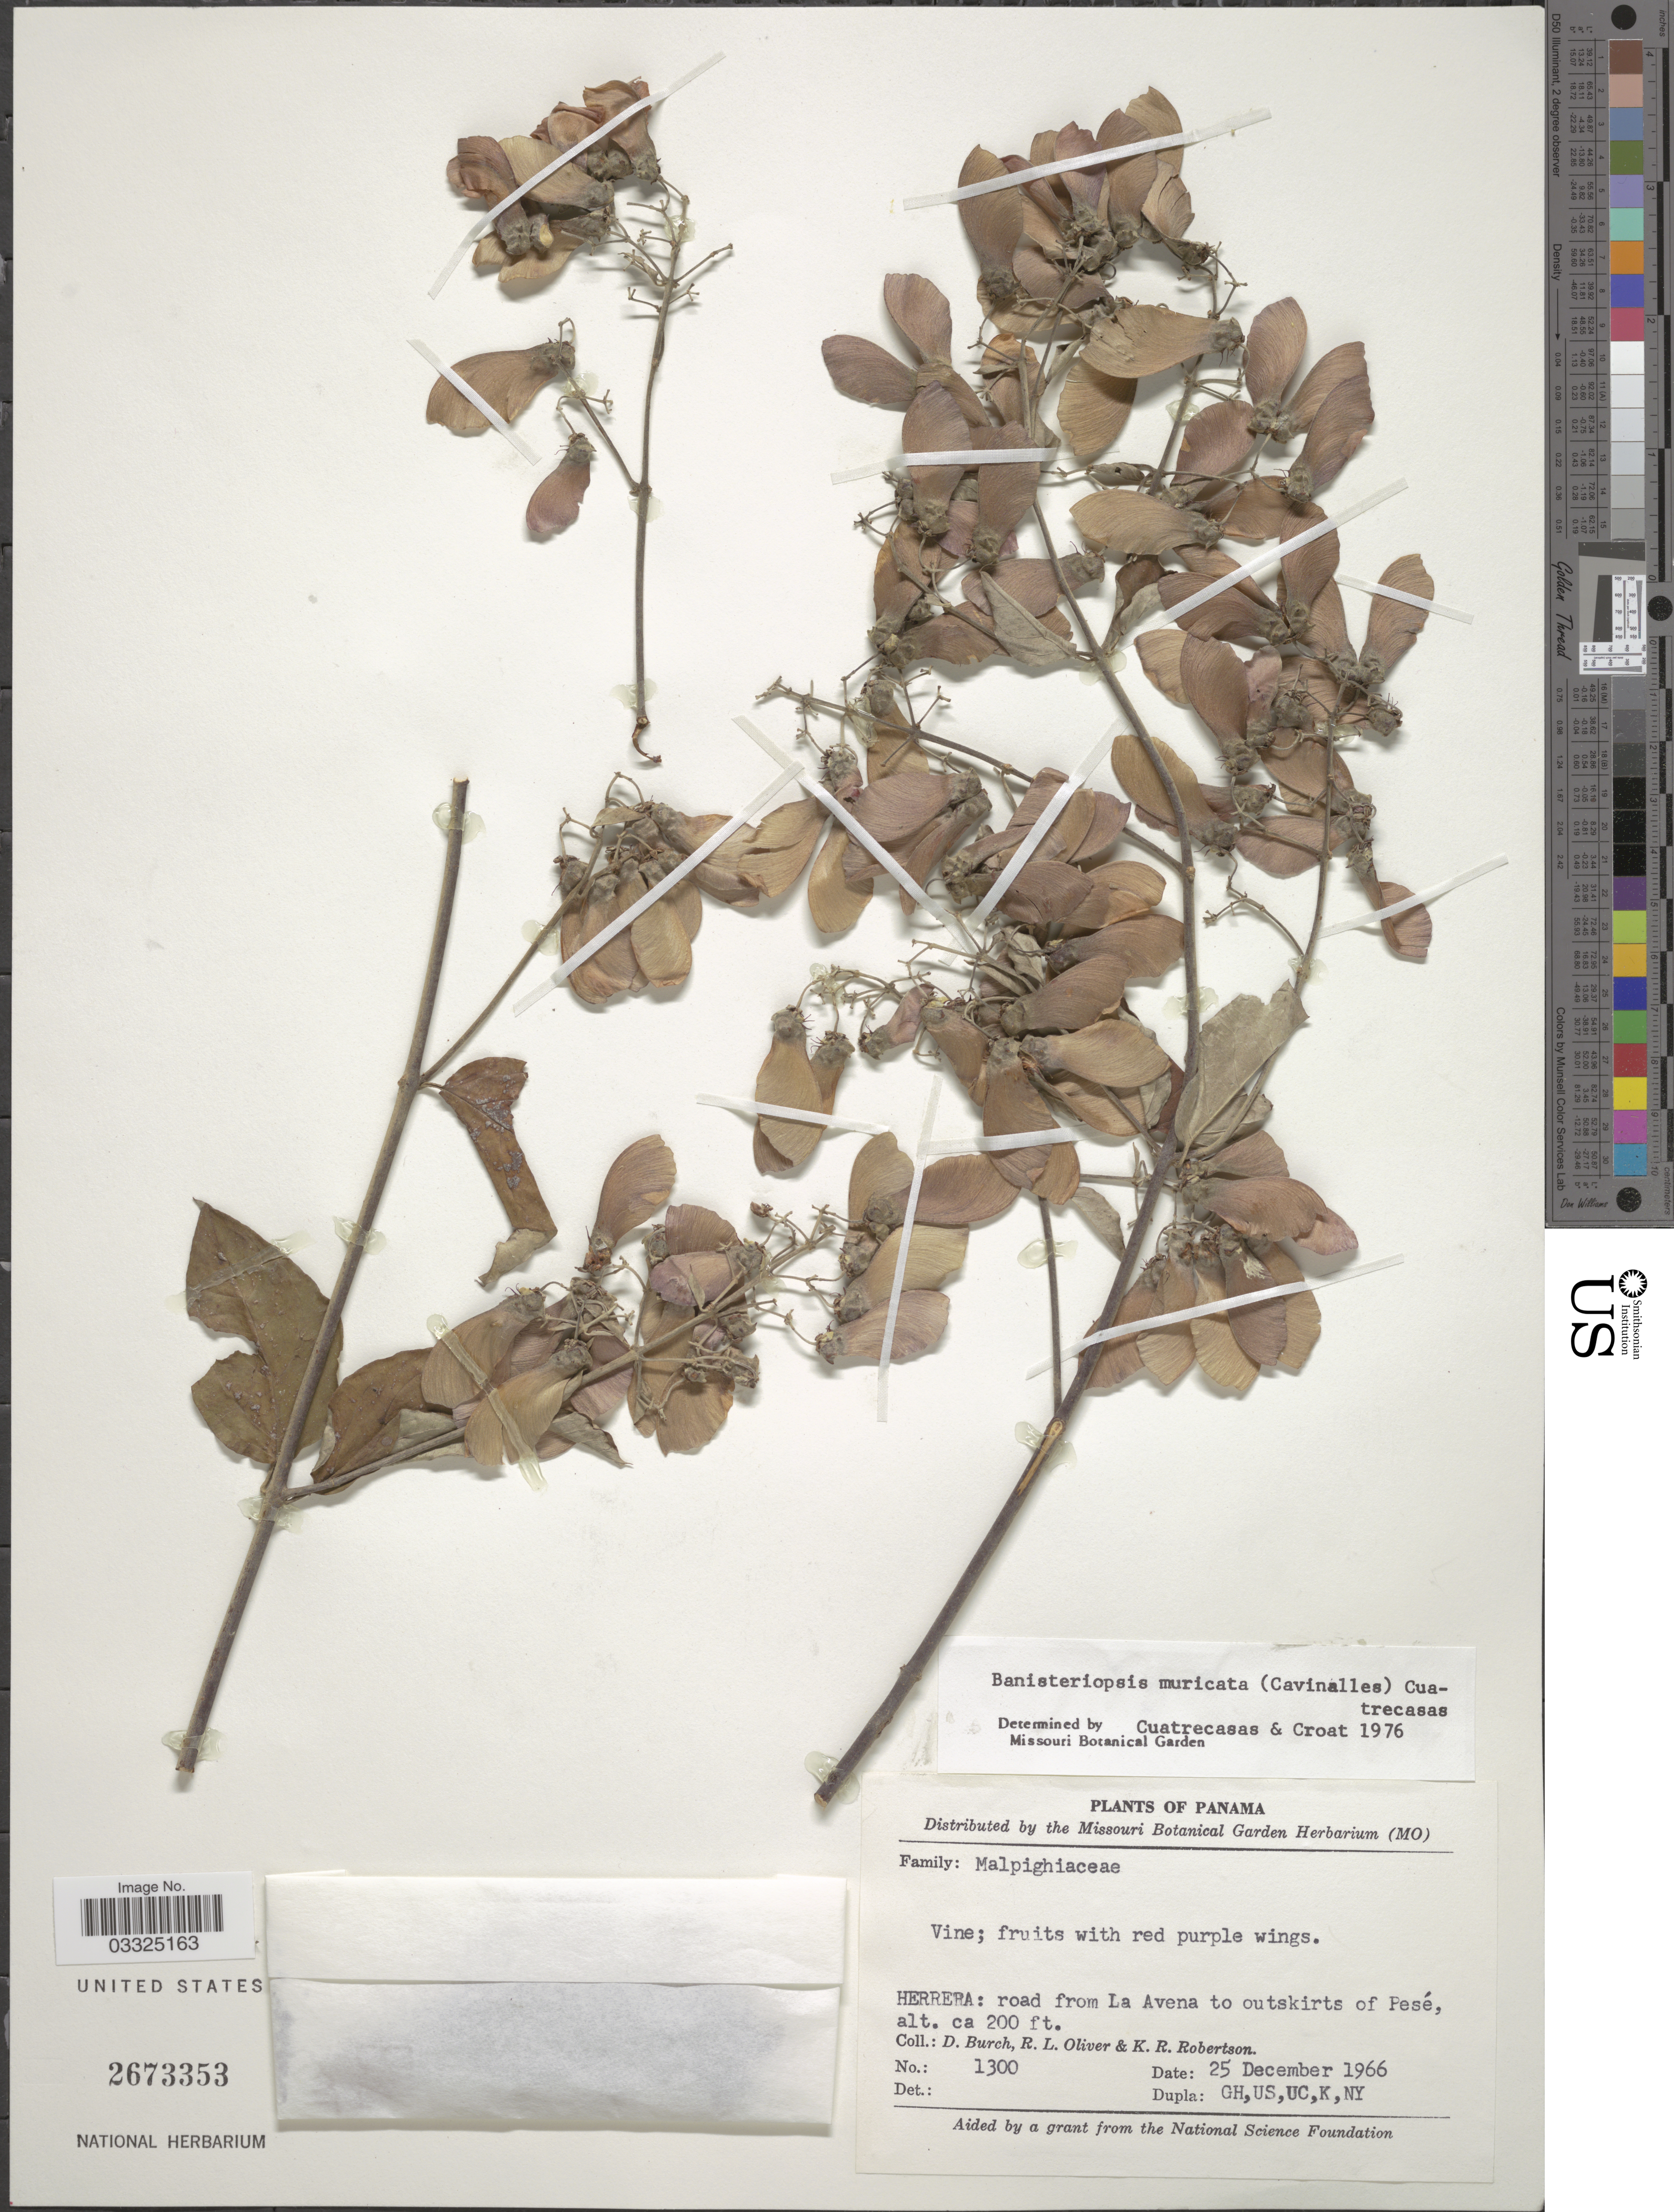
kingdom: Plantae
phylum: Tracheophyta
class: Magnoliopsida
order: Malpighiales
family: Malpighiaceae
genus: Banisteriopsis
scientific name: Banisteriopsis muricata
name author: (Cav.) Cuatrec.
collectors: D. Burch, R. Oliver & K. Robertson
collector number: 1300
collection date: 1966-12-25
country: Panama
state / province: Herrera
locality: Road from La Avena to outskirts of Pesé.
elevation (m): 61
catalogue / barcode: US 2673353